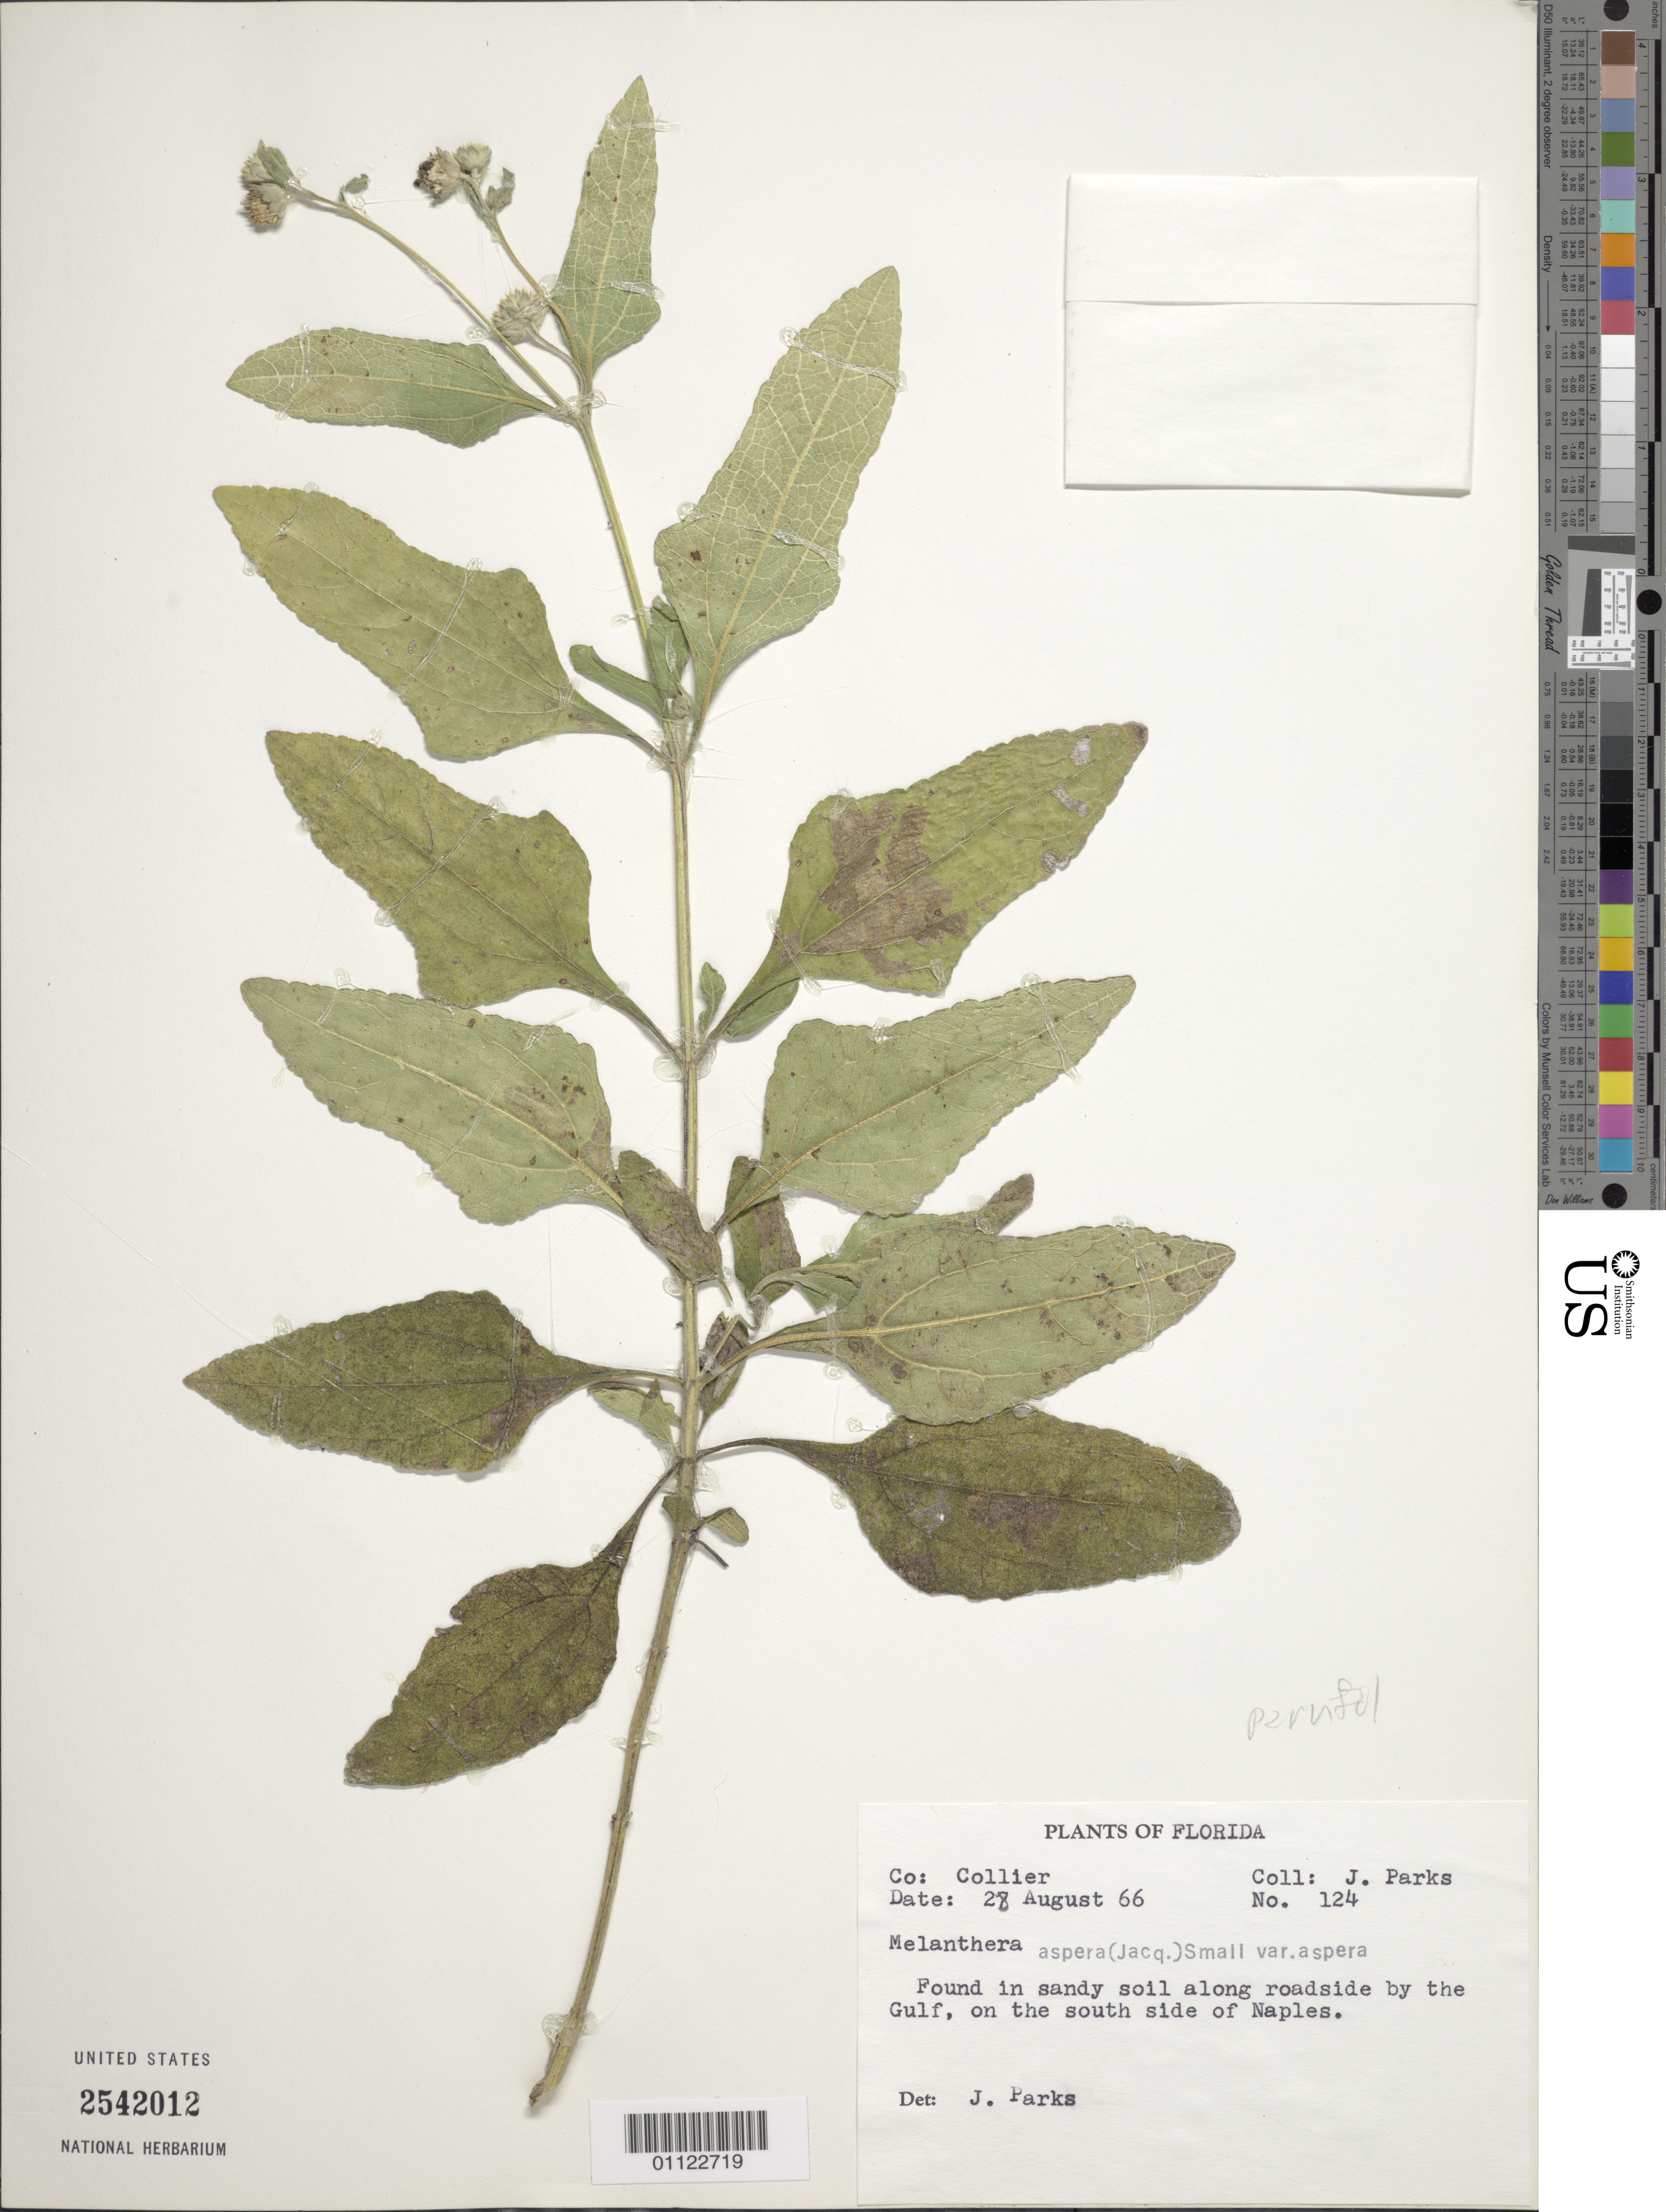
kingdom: Plantae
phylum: Tracheophyta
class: Magnoliopsida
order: Asterales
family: Asteraceae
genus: Melanthera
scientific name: Melanthera parvifolia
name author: Small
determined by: Parks, J.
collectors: J. Parks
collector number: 124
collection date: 1966-08-28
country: United States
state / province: Florida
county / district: Collier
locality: S side of Naples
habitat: sandy soil along roadside by the Gulf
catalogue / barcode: US 2542012